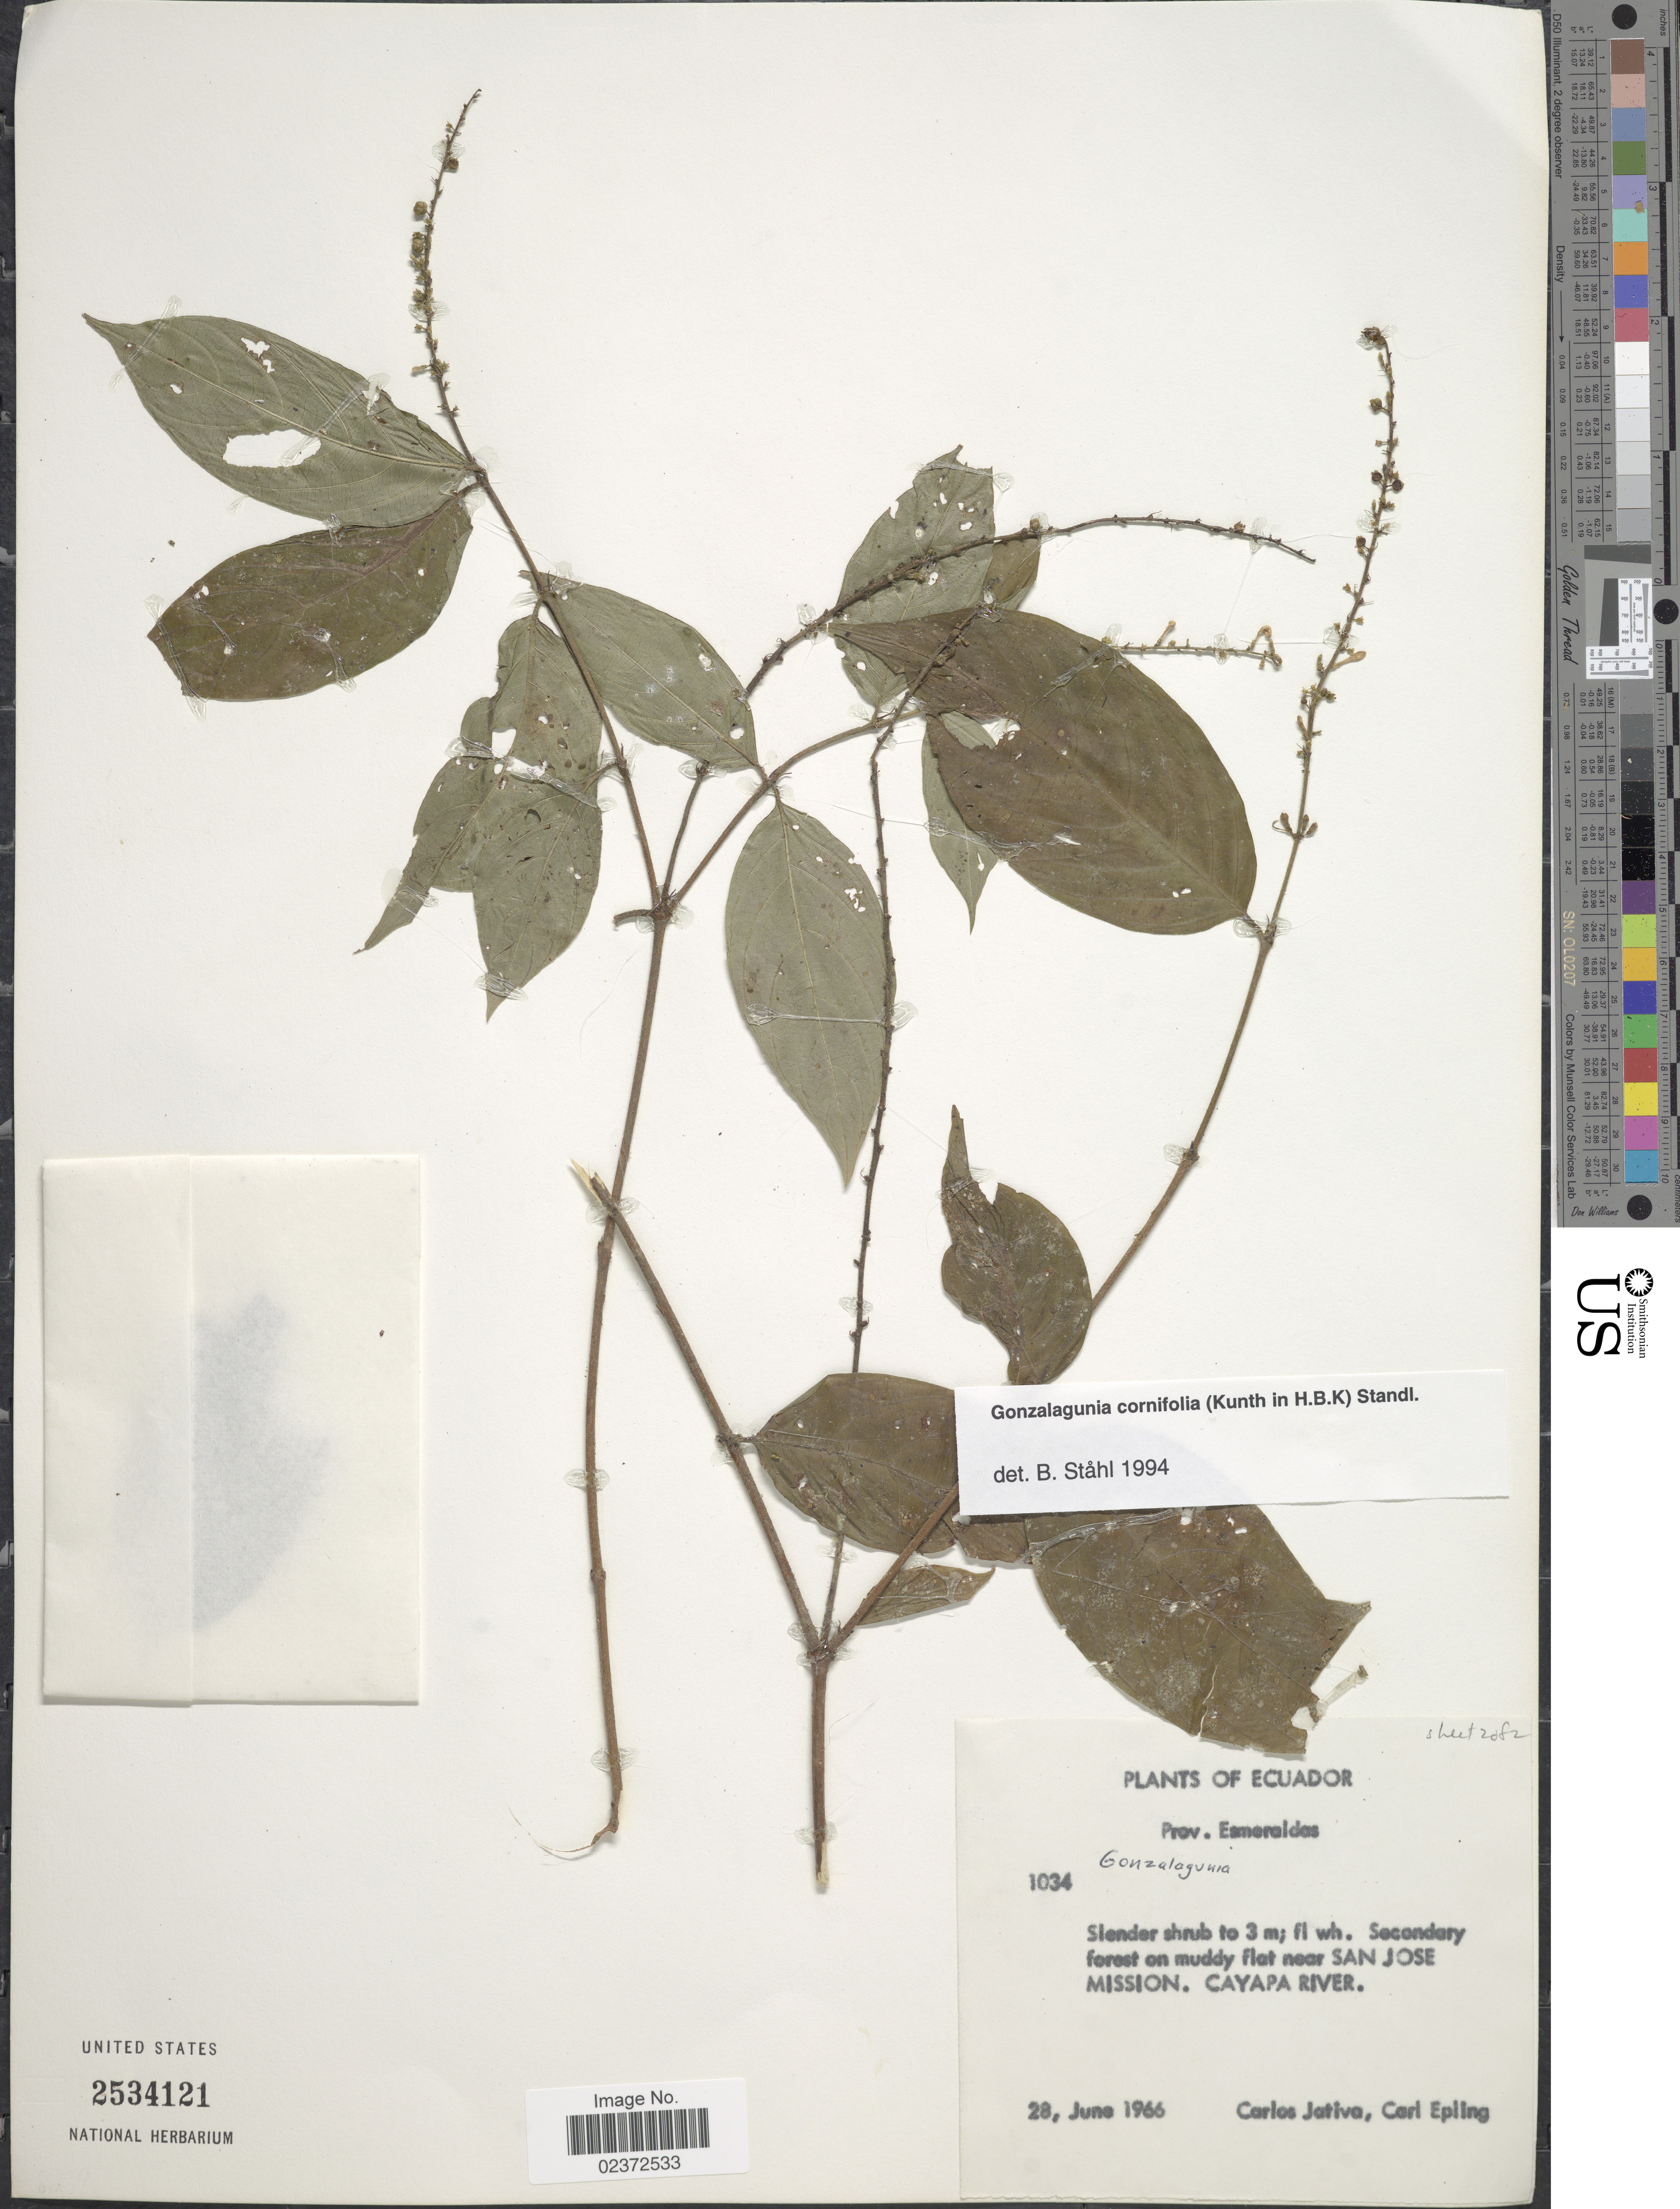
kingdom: Plantae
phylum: Tracheophyta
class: Magnoliopsida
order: Gentianales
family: Rubiaceae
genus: Gonzalagunia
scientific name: Gonzalagunia cornifolia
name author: (Kunth) Standl.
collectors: C. D. Játiva & C. C. Epling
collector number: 1034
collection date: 1966-06-28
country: Ecuador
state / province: Esmeraldas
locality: Secondary forest on muddy flat near San Jose Mission, Cayapa River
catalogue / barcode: US 2534121